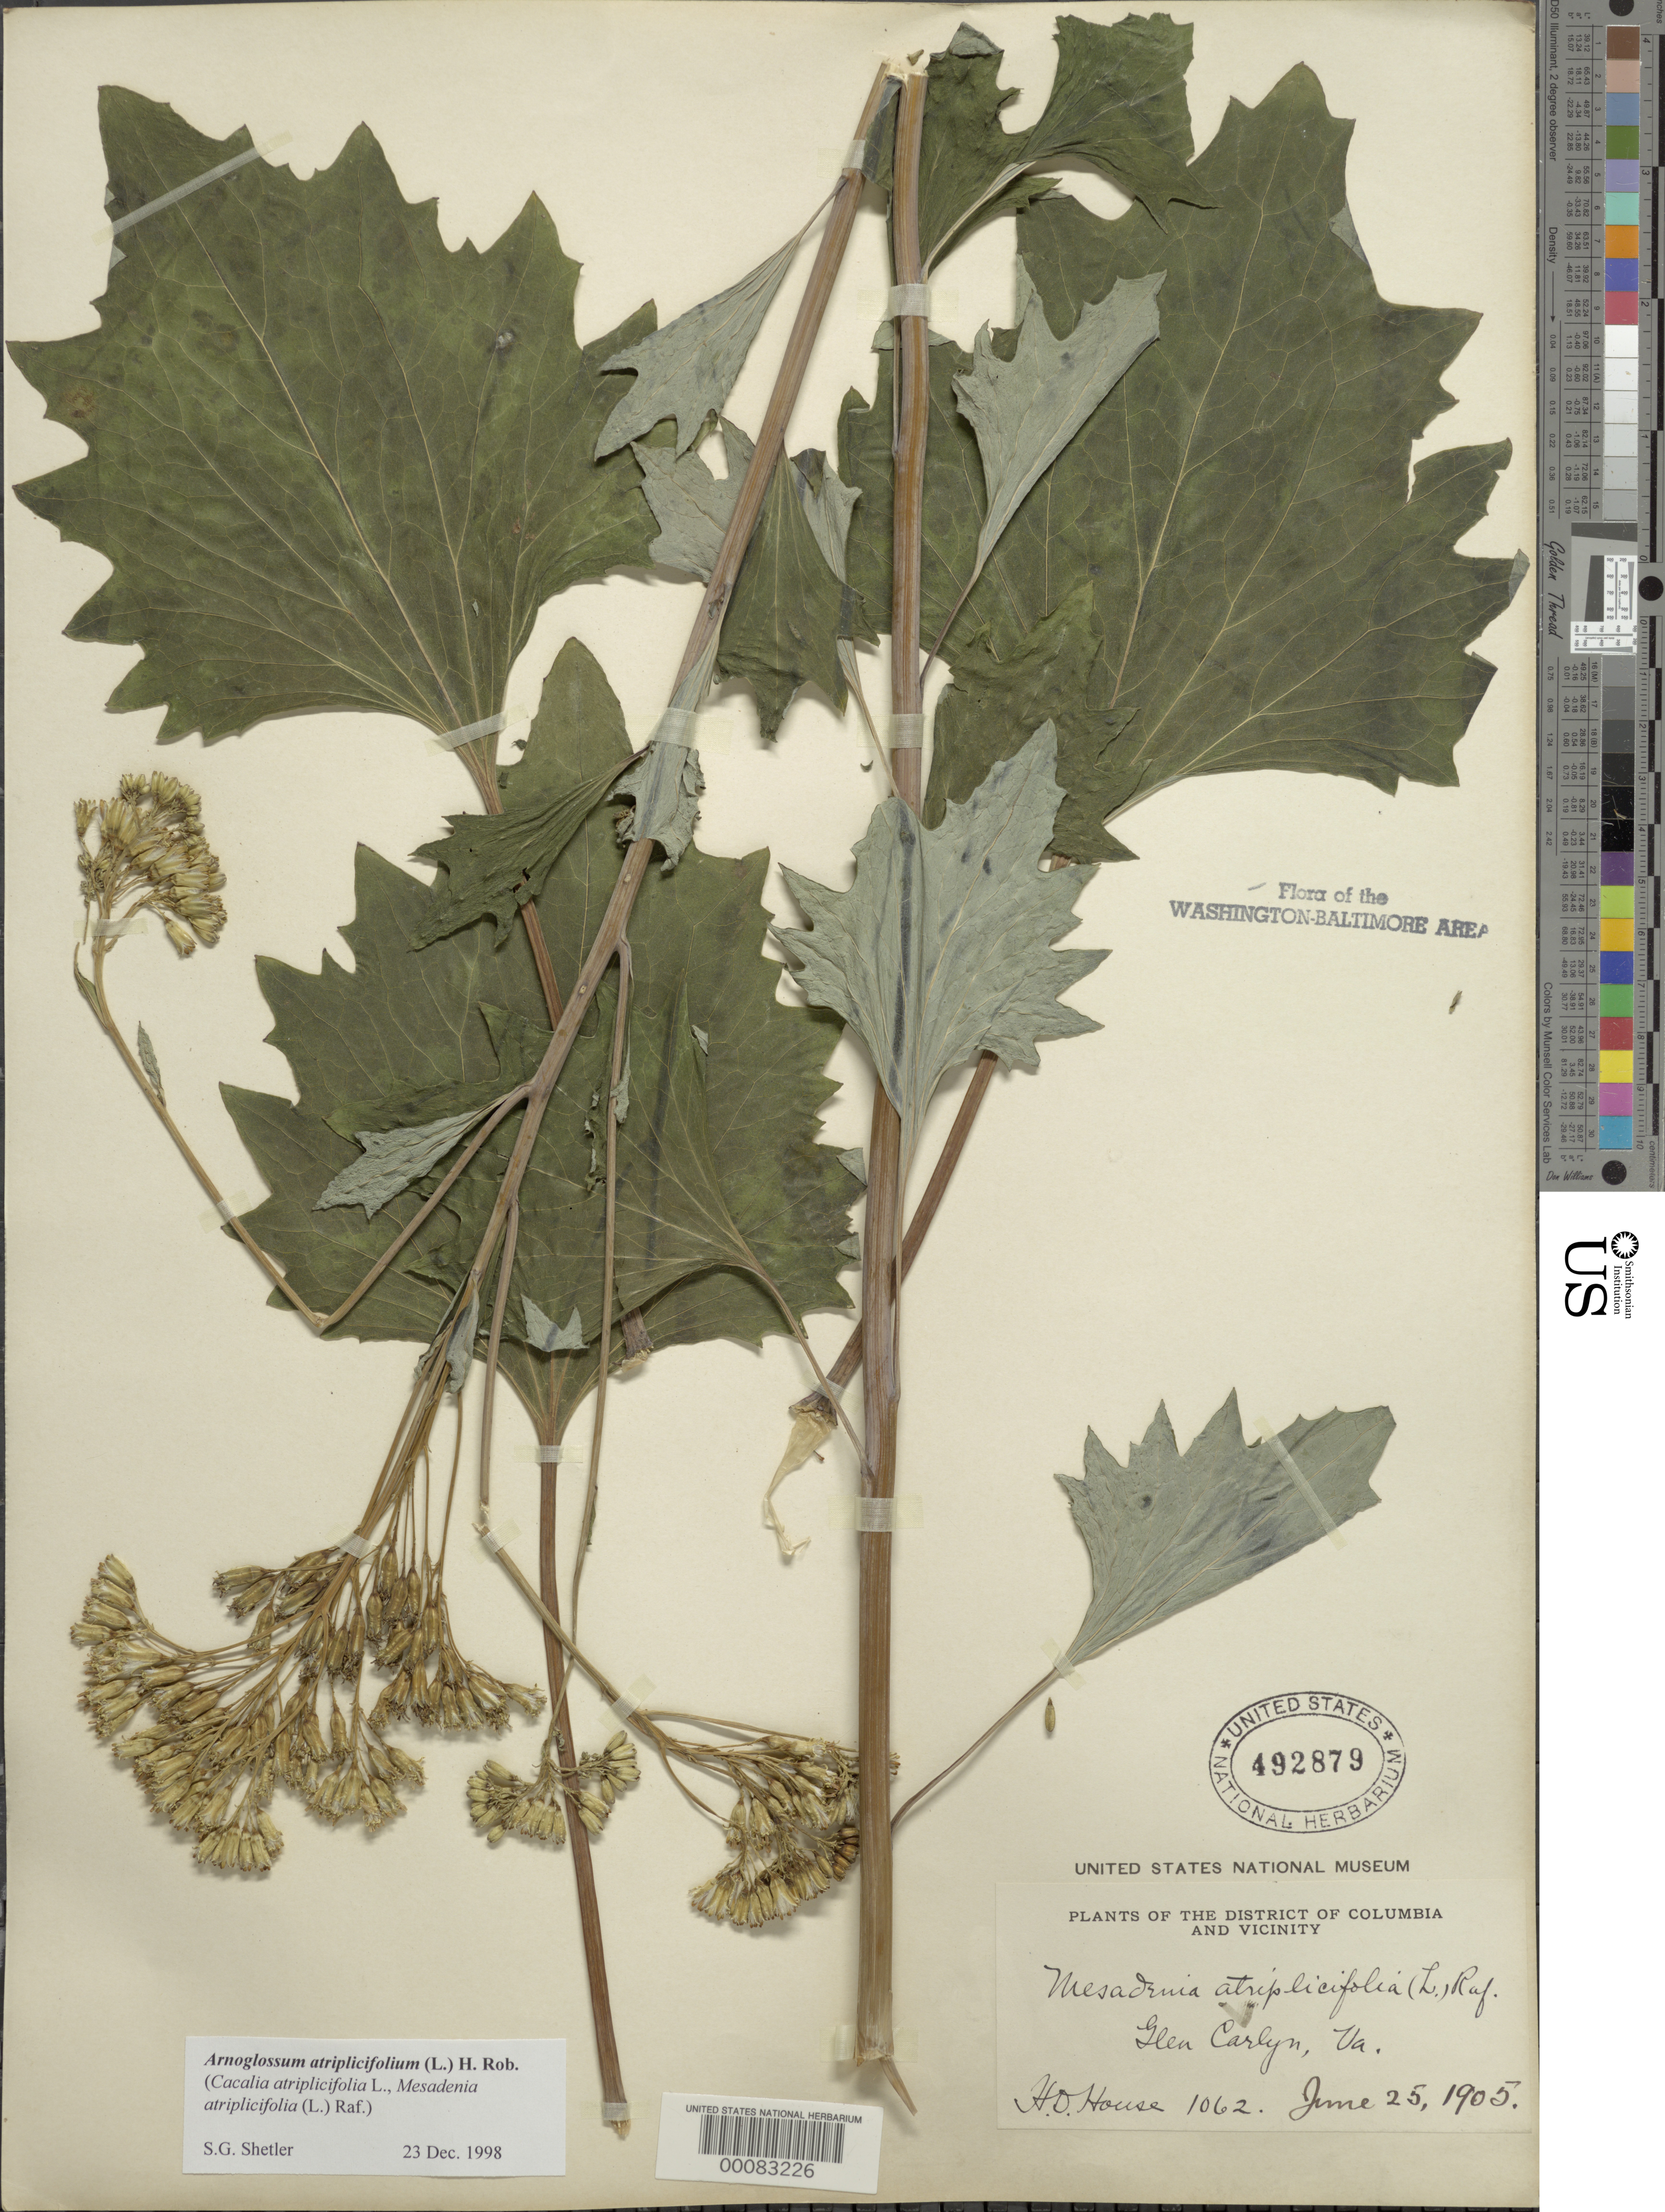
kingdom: Plantae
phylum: Tracheophyta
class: Magnoliopsida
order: Asterales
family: Asteraceae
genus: Arnoglossum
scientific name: Arnoglossum atriplicifolium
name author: (L.) H. Rob.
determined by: Shetler, Stanwyn G., (US), NMNH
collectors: H. D. House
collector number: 1062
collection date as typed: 25 Jun 1905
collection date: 1905-06-25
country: United States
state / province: Virginia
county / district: Arlington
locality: Glen Carlyn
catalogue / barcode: US 492879